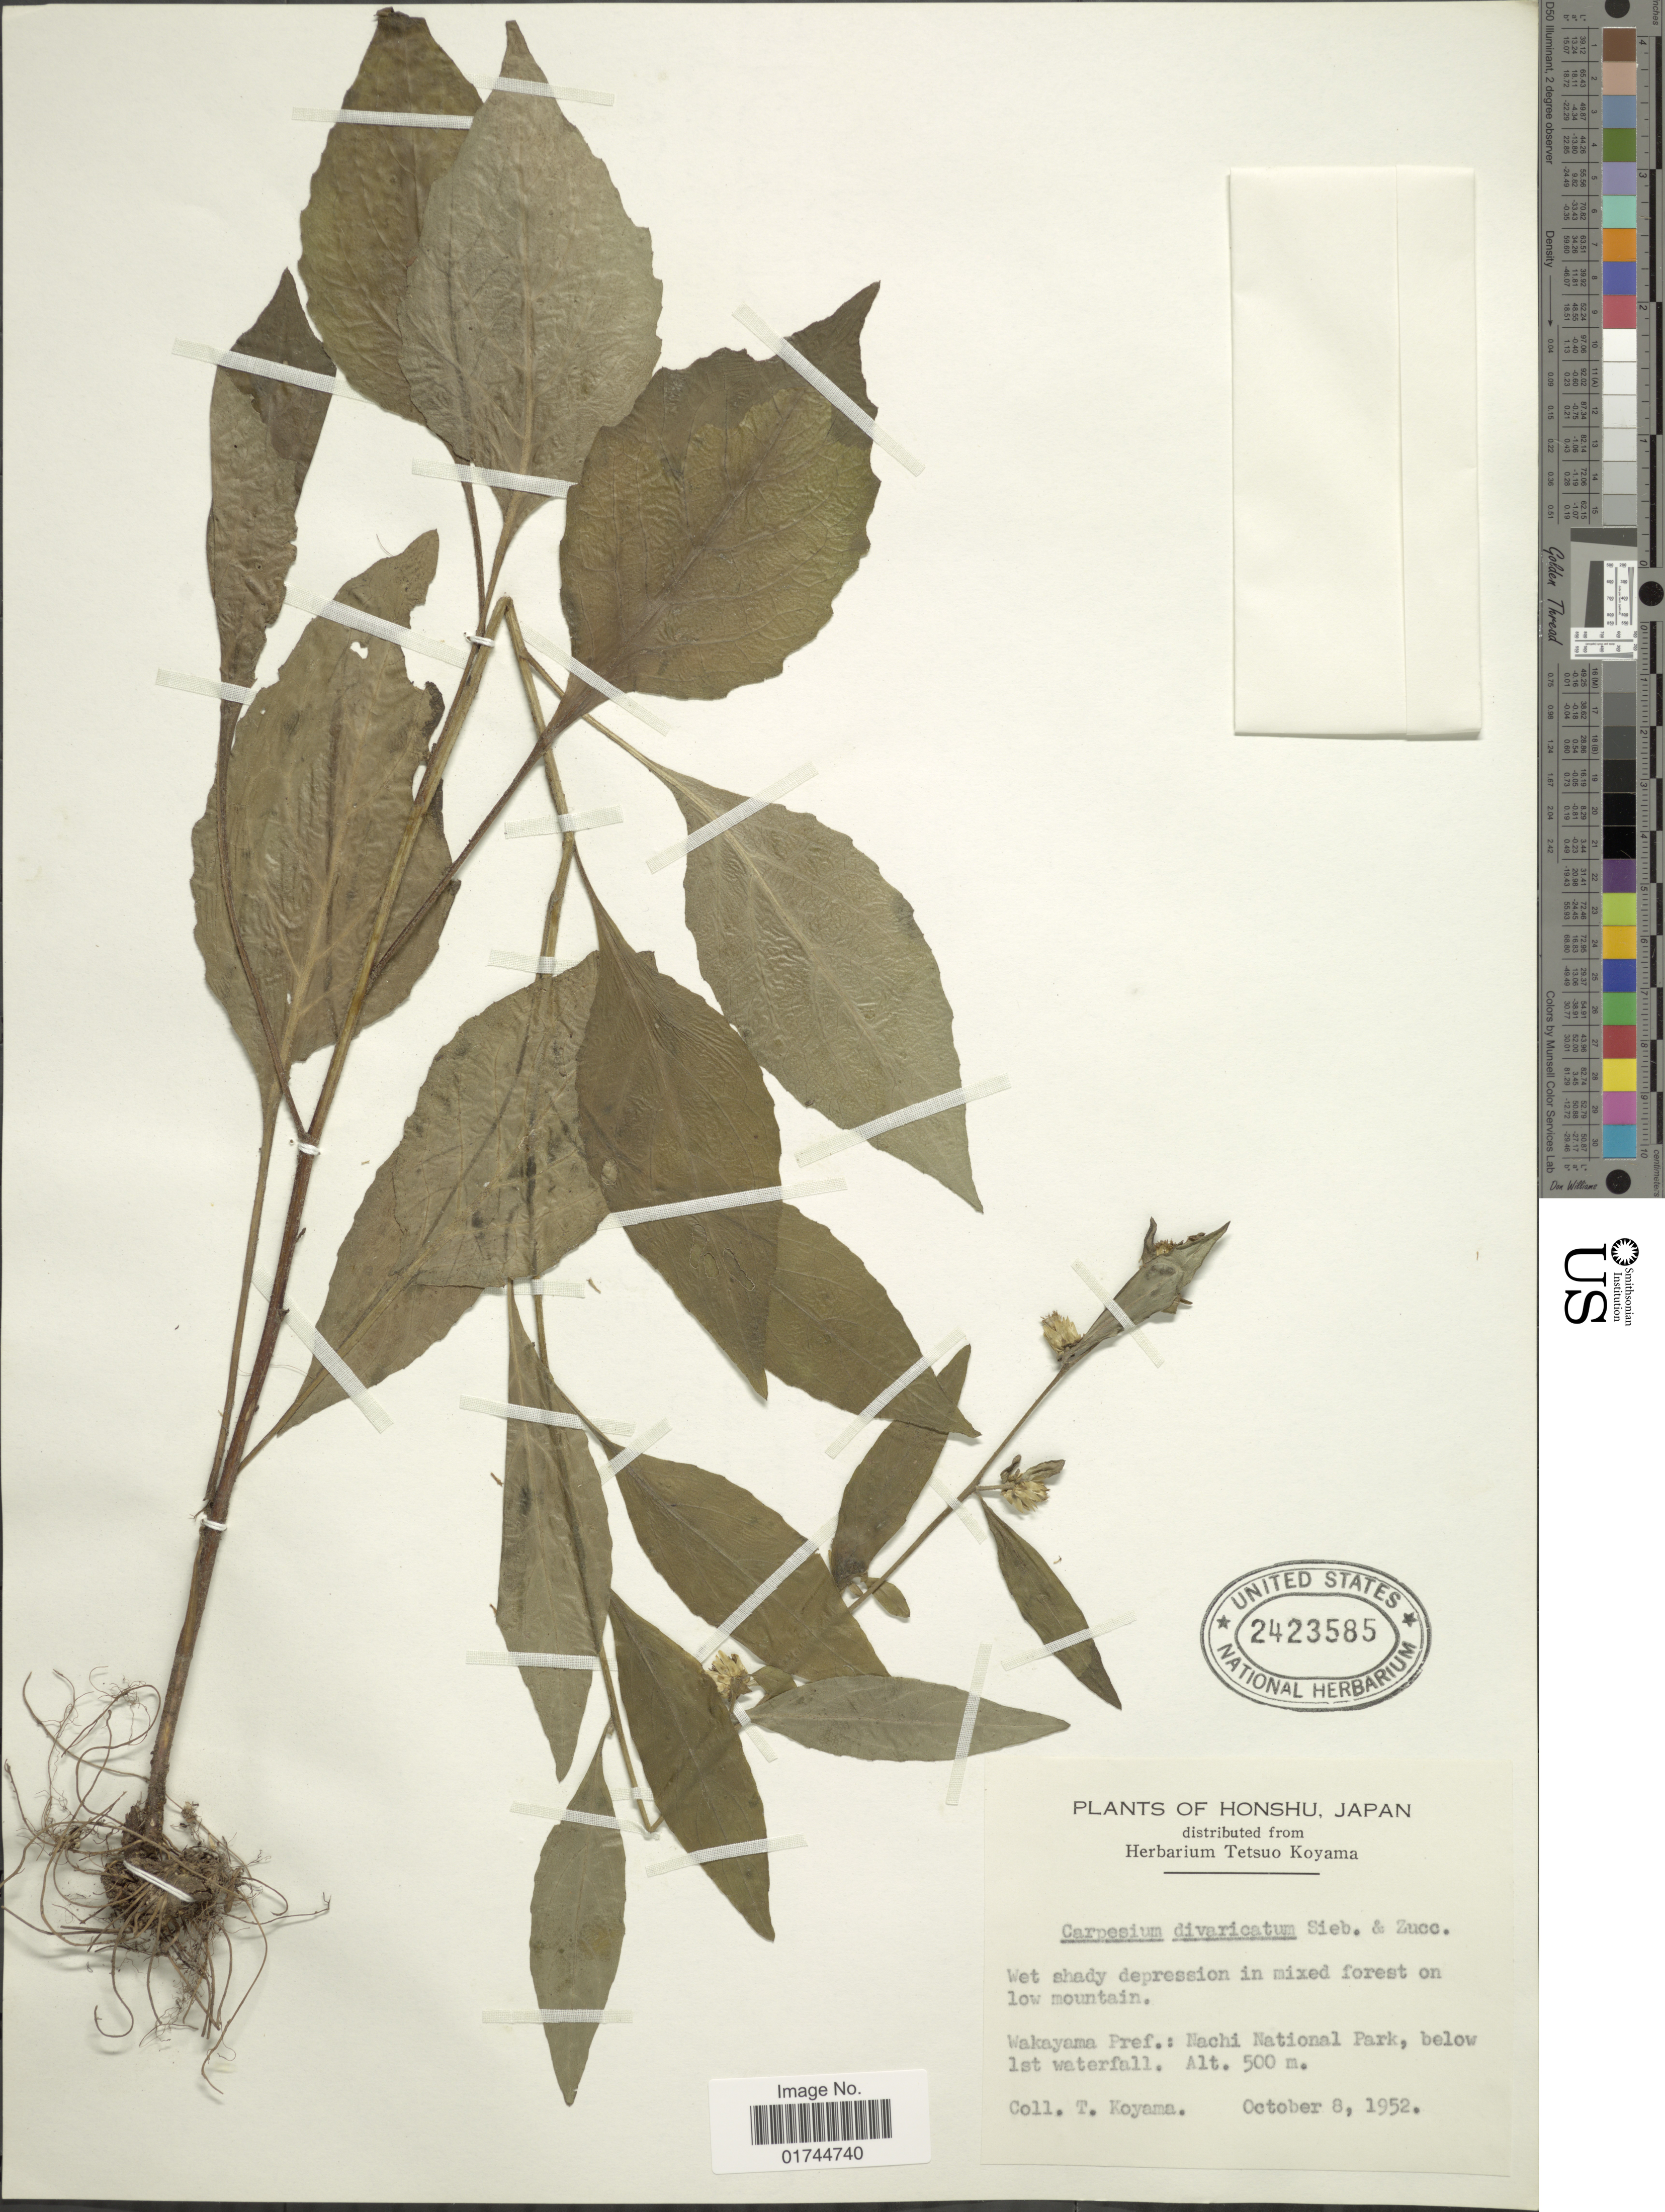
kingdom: Plantae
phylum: Tracheophyta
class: Magnoliopsida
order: Asterales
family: Asteraceae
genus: Carpesium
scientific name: Carpesium divarticatum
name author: Siebold & Zucc.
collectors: T. Koyama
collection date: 1952-10-08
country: Japan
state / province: Wakayama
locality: Wakamya Pref.: Nachi National Park, below 1st waterfall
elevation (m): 500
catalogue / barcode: US 2423585